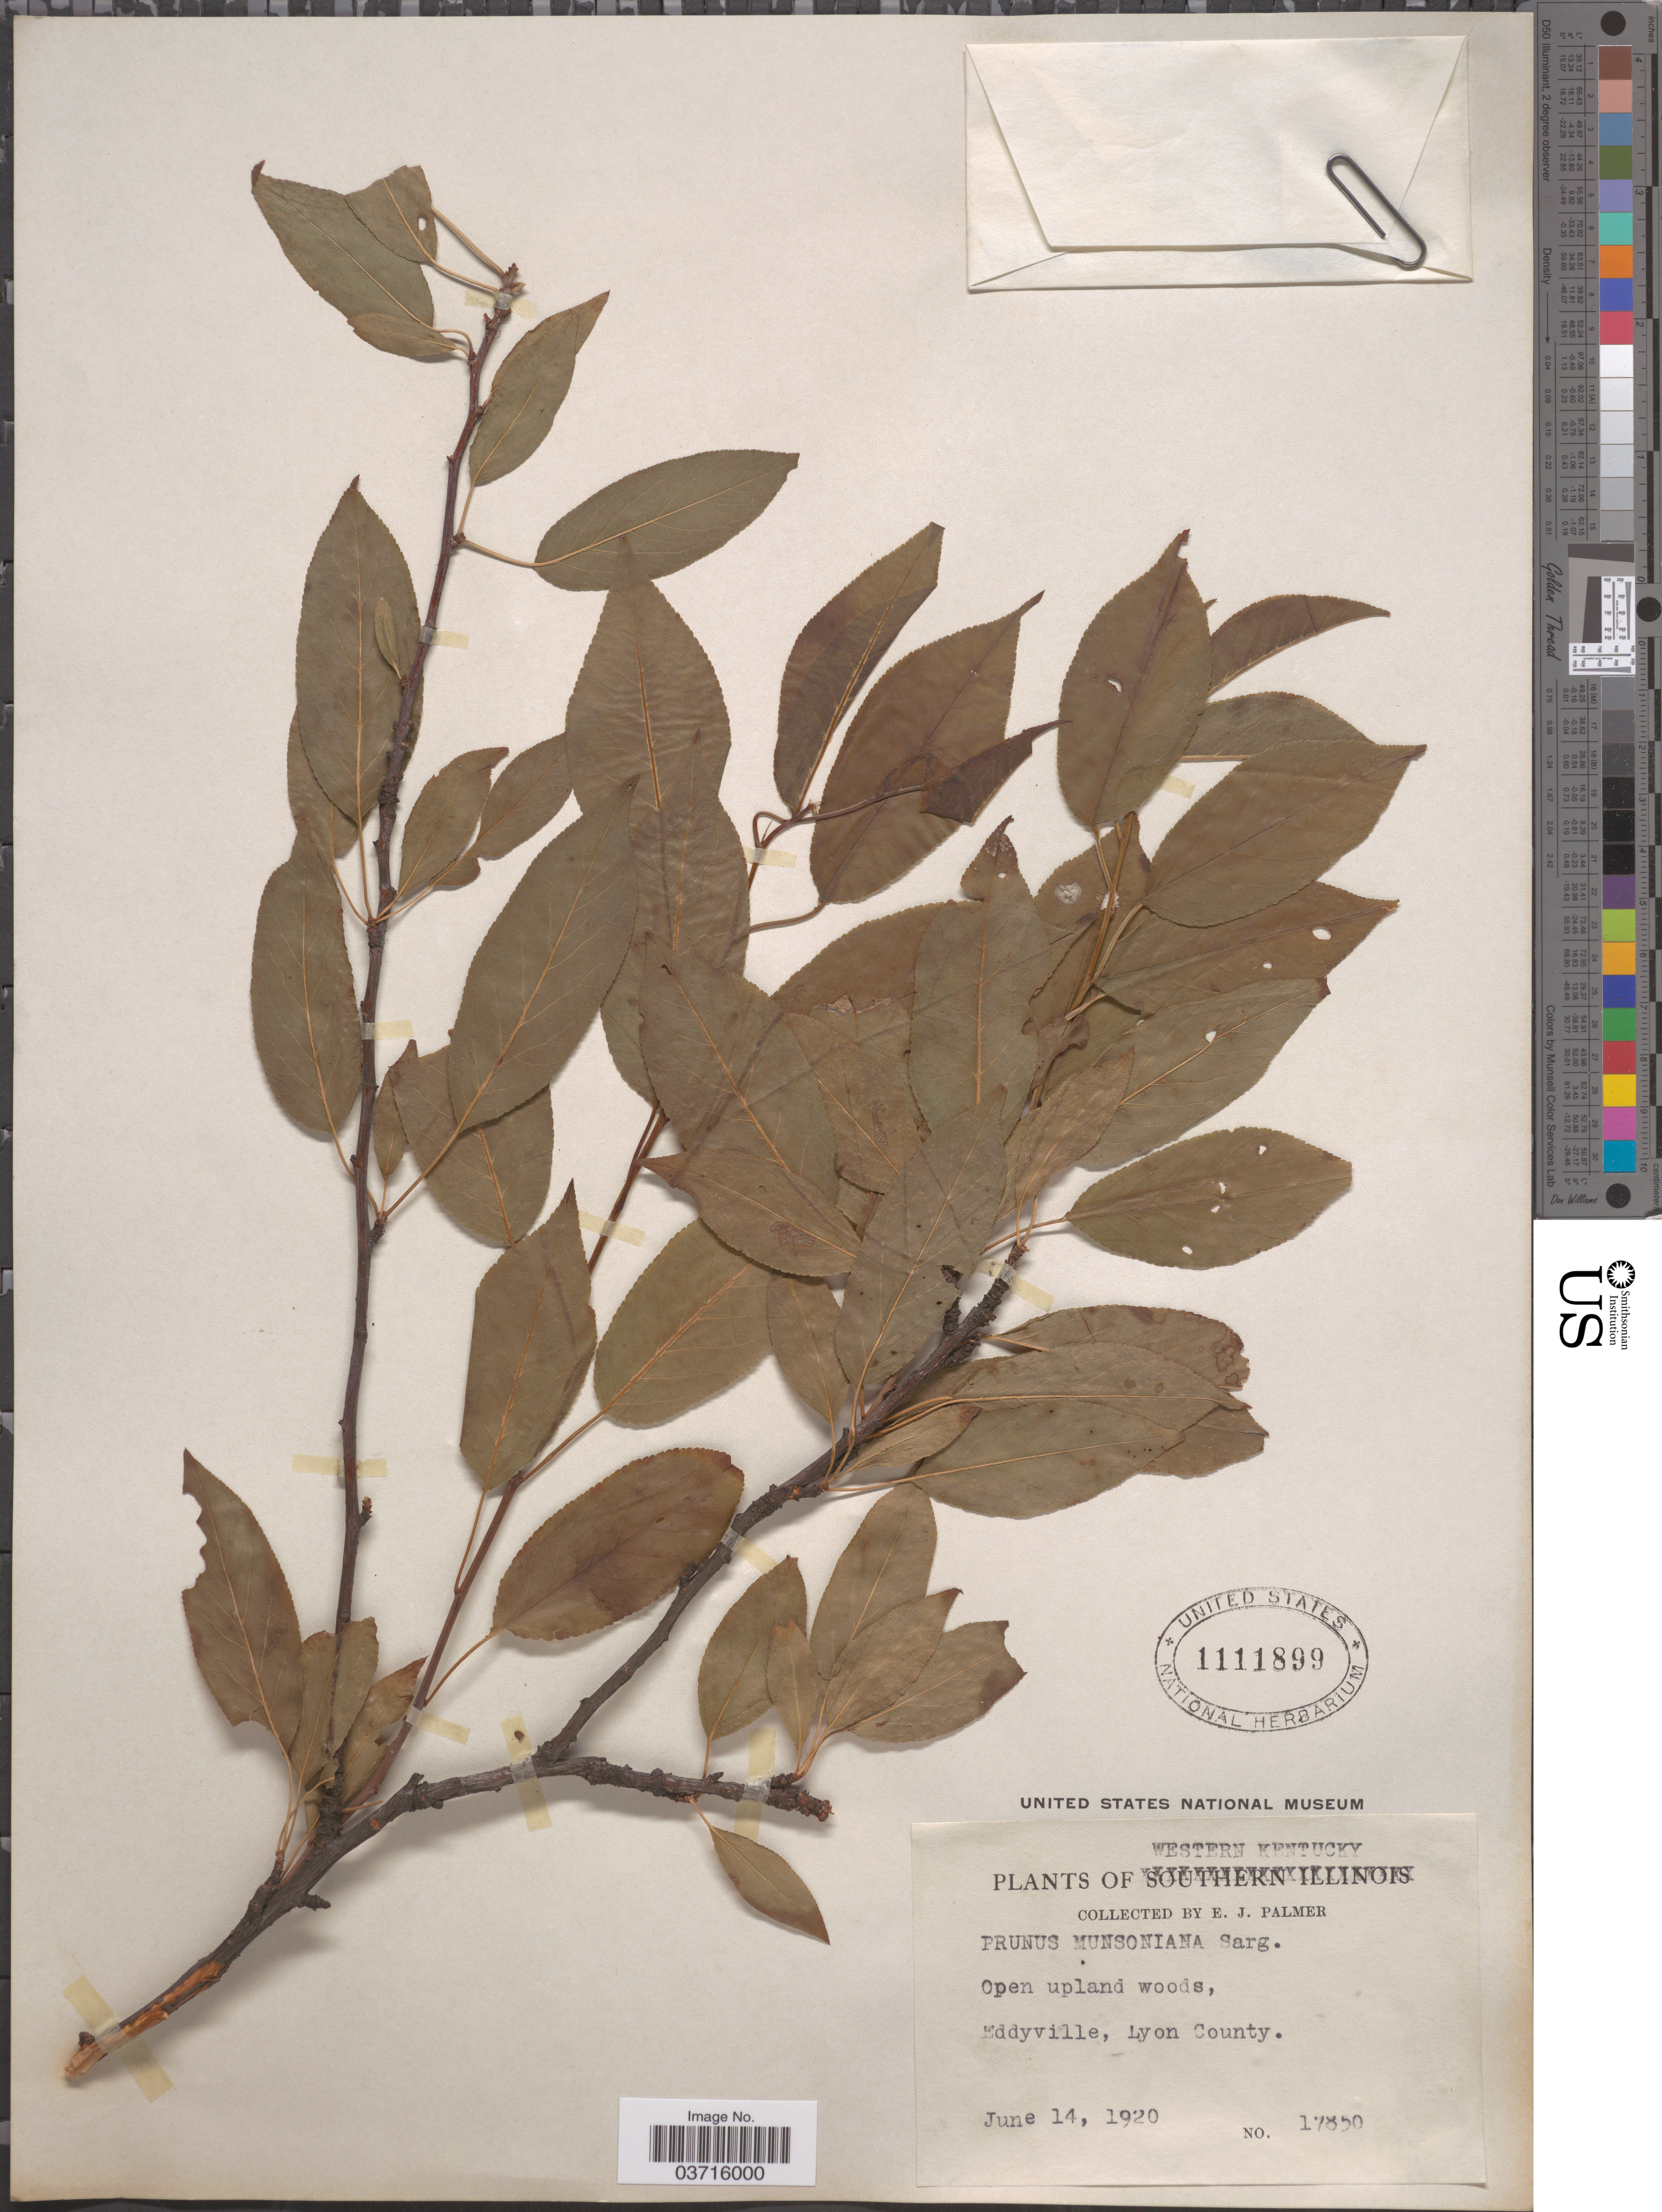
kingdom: Plantae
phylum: Tracheophyta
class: Magnoliopsida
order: Rosales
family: Rosaceae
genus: Prunus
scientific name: Prunus munsoniana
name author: W. Wight & Hedrick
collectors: E. J. Palmer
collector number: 17850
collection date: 1920-06-14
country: United States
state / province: Kentucky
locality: Western Kentucky. Eddyville, Lyon County.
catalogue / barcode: US 1111899